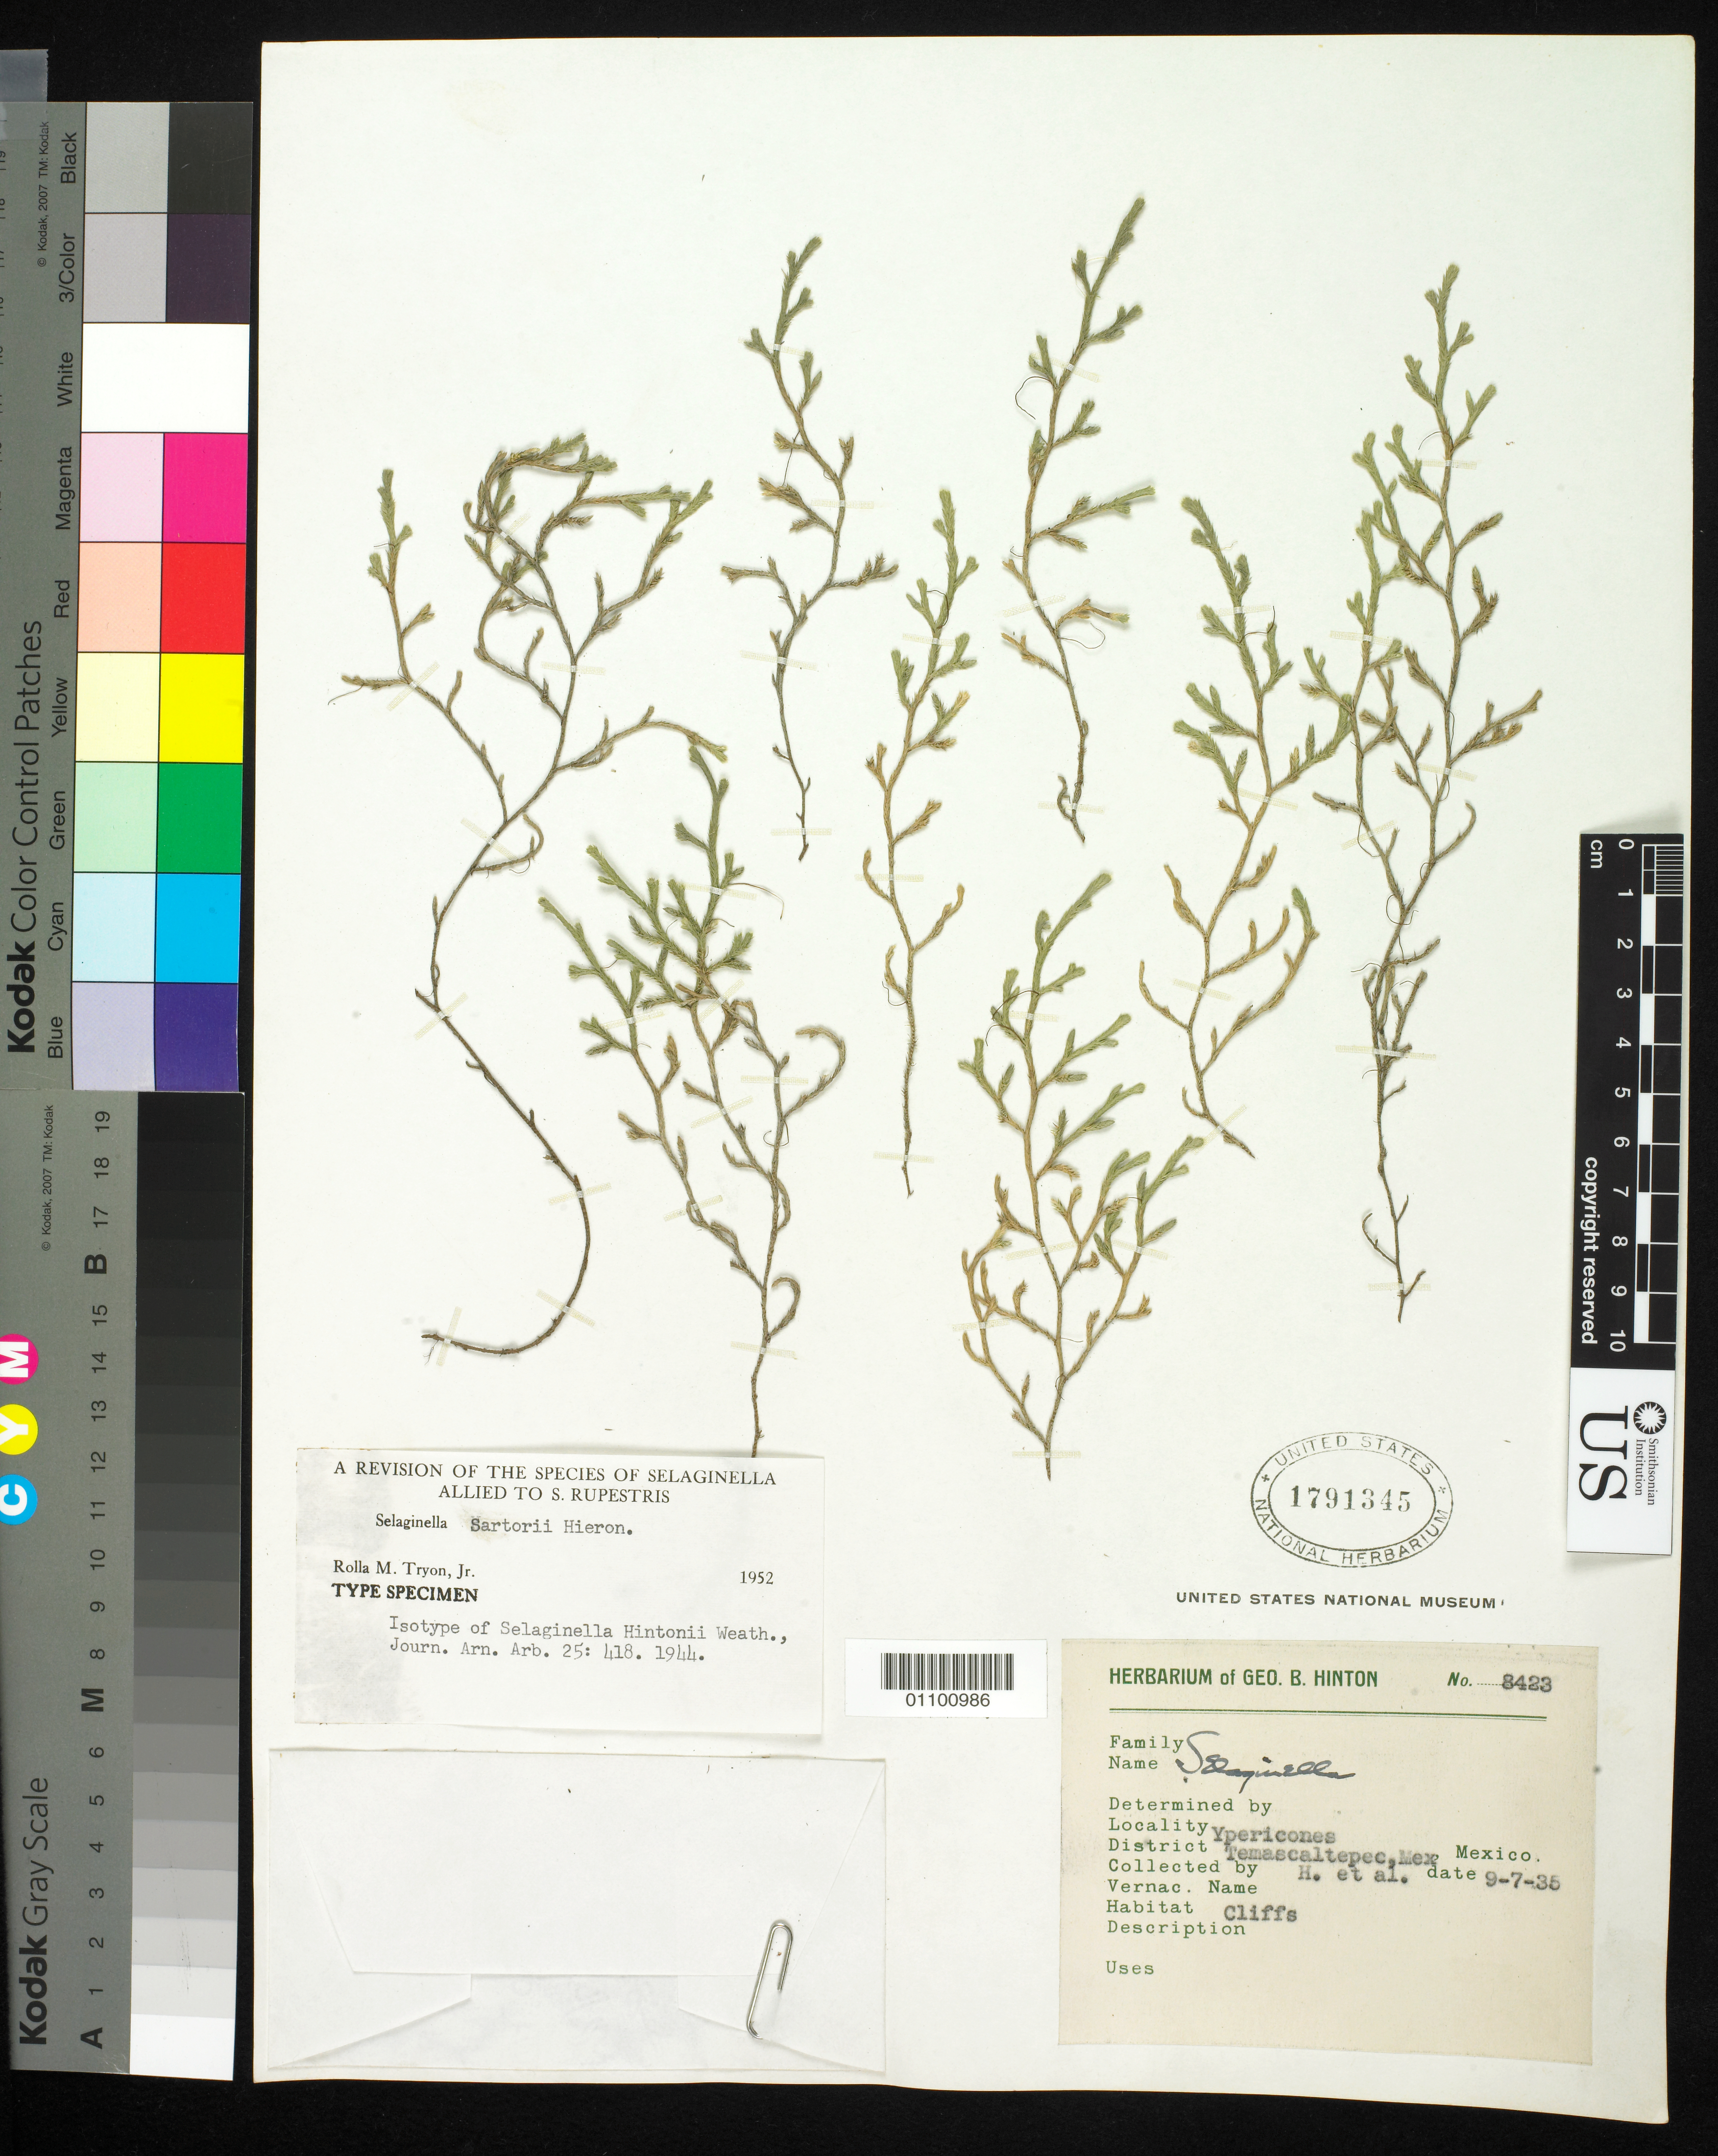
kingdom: Plantae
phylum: Tracheophyta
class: Lycopodiopsida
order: Selaginellales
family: Selaginellaceae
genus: Selaginella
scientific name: Selaginella hintonii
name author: Weath.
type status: Isotype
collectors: G. B. Hinton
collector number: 8423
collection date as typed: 9-7-35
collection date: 1935-09-07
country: Mexico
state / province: México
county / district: Temascaltepec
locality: Ypericones, Dist. Temascaltepec, State of Mexico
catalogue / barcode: US 1791345